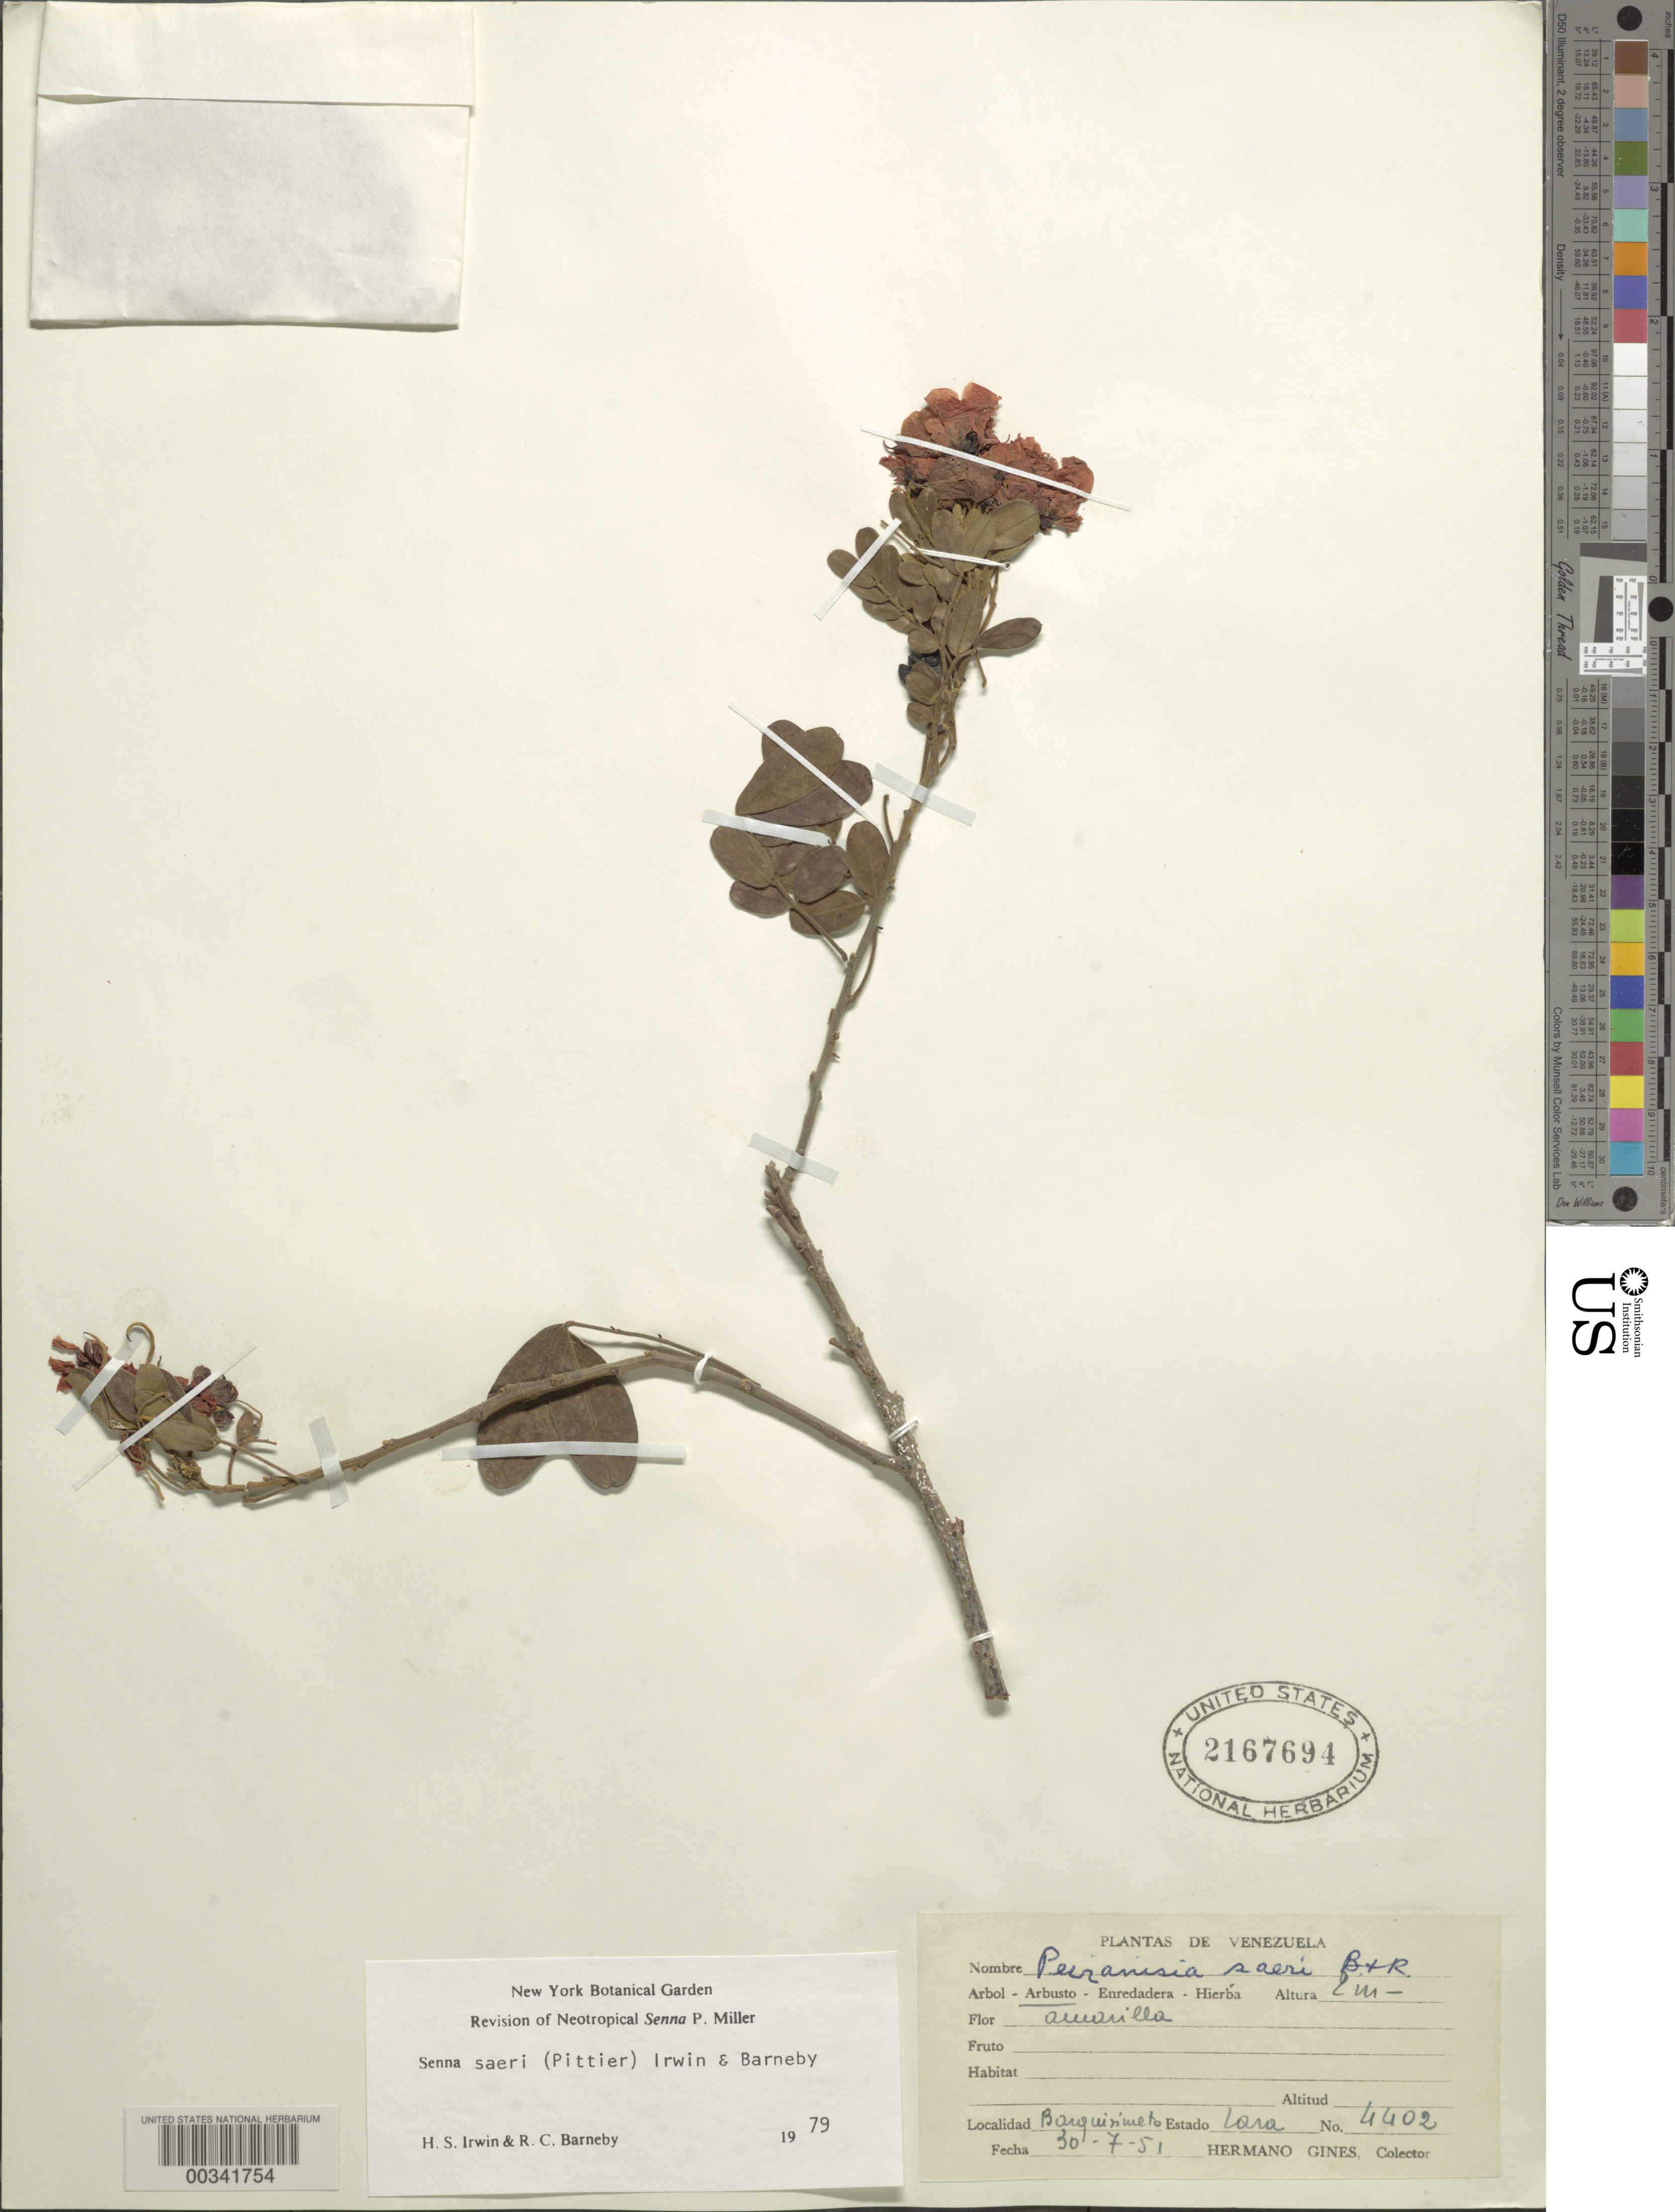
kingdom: Plantae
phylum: Tracheophyta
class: Magnoliopsida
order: Fabales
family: Fabaceae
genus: Senna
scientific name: Senna saeri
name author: (Britton & Rose ex Pittier) H.S. Irwin & Barneby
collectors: Bro. Gines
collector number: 4402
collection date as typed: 30 Jul 1951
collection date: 1951-07-30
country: Venezuela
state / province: Lara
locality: Barquisimento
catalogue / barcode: US 2167694